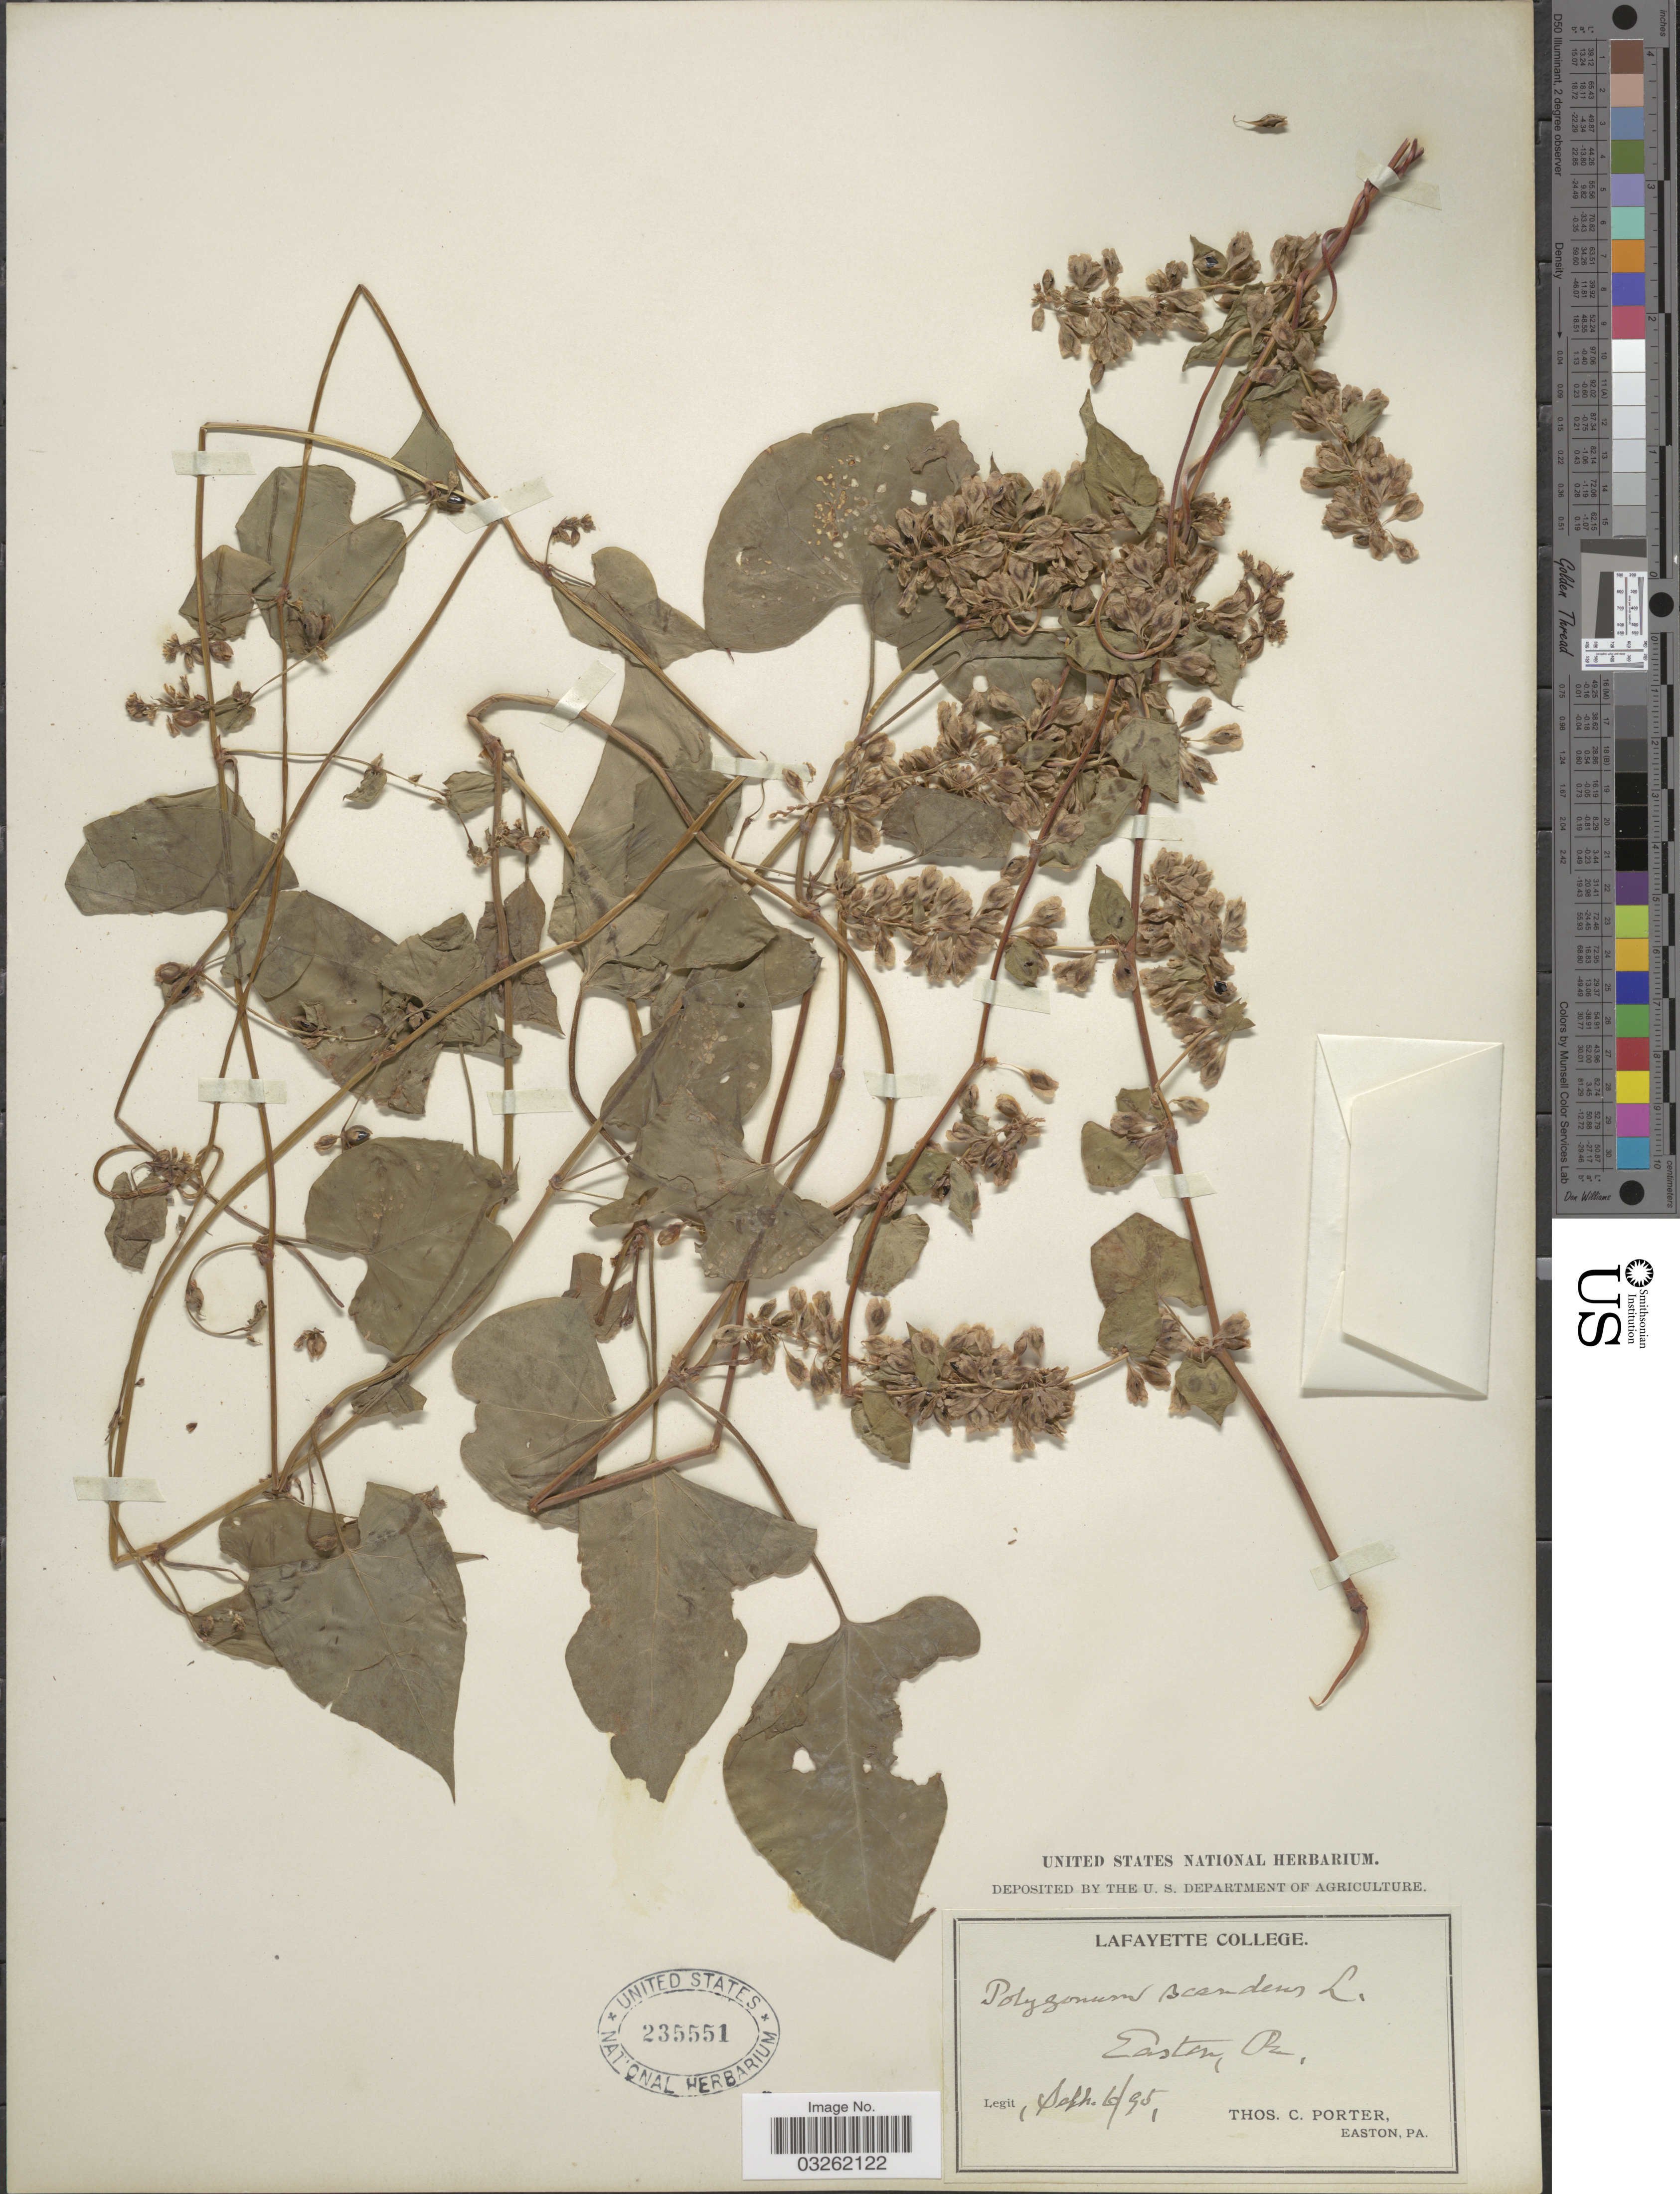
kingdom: Plantae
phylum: Tracheophyta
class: Magnoliopsida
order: Caryophyllales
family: Polygonaceae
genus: Fallopia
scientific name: Fallopia scandens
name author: (L.) Holub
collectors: T. Porter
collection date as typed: Transcribed d/m/y: 6/9/95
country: United States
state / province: Pennsylvania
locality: Easton, Pa.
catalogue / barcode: US 235551